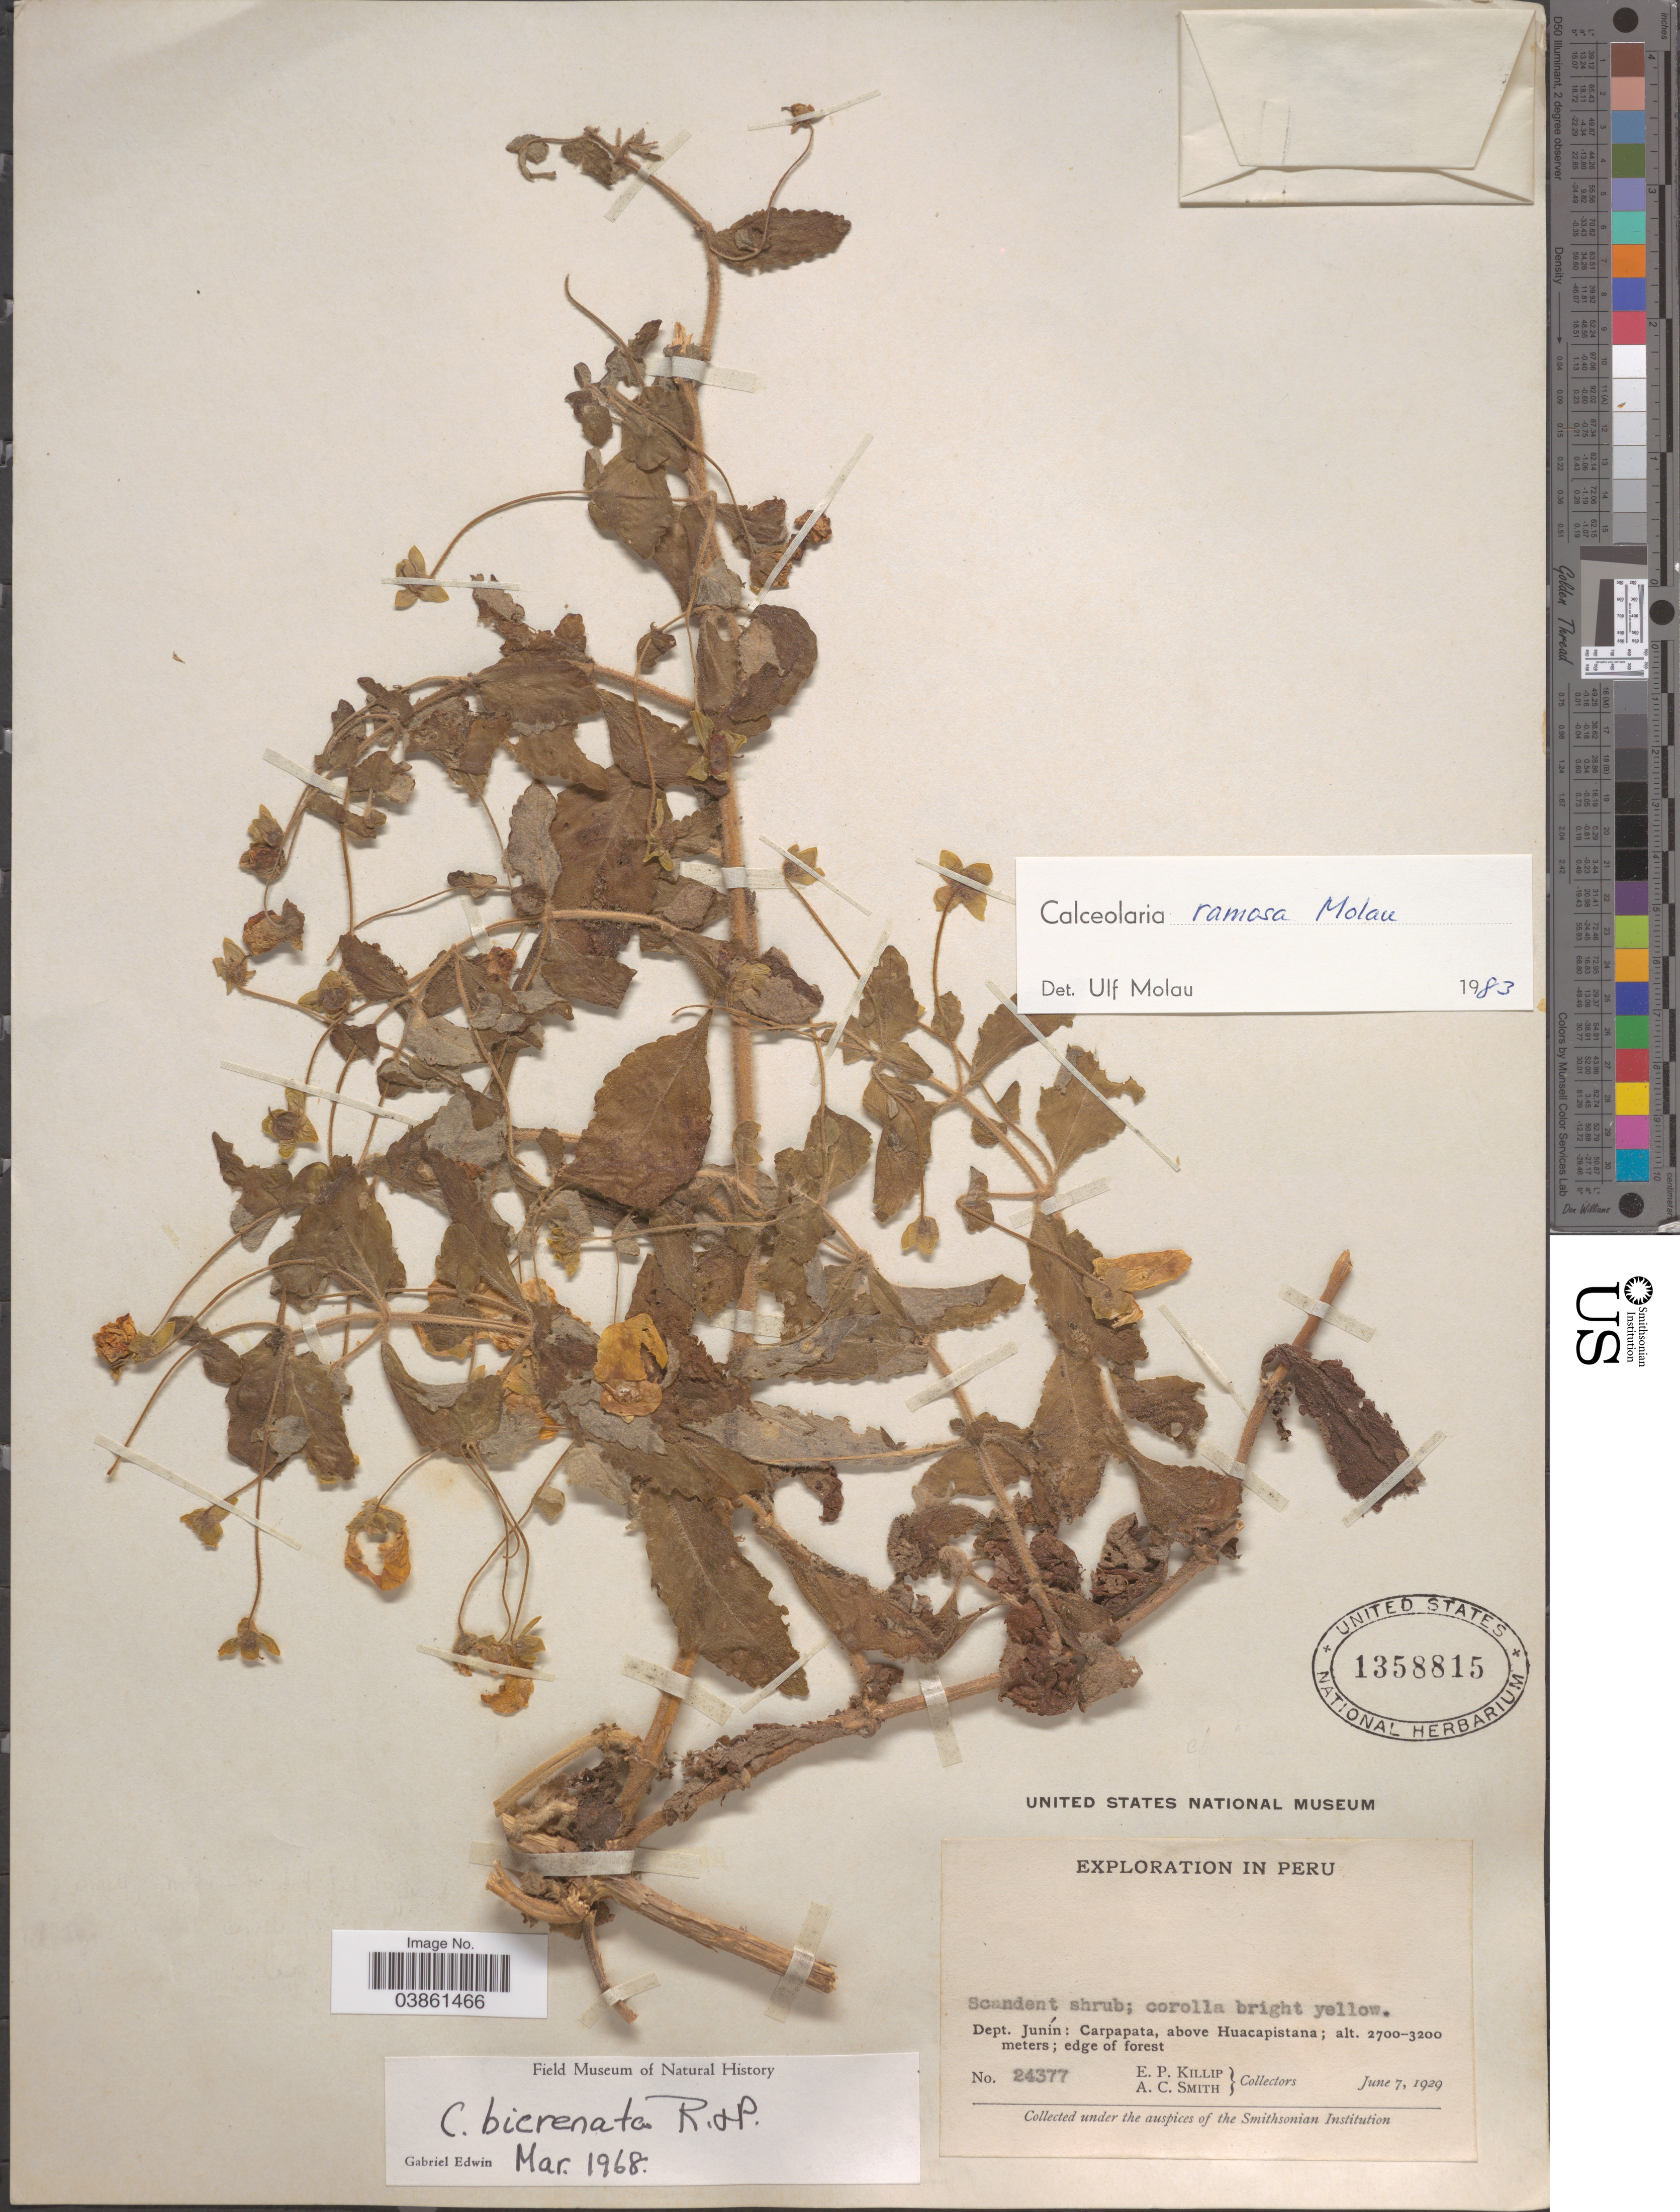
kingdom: Plantae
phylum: Tracheophyta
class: Magnoliopsida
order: Lamiales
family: Calceolariaceae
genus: Calceolaria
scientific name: Calceolaria ramosa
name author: Molau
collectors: E. P. Killip & A. C. Smith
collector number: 24377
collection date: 1929-06-07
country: Peru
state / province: Junín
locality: Dept. Junín: Carpapata, above Huacapistana.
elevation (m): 2700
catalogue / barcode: US 1358815